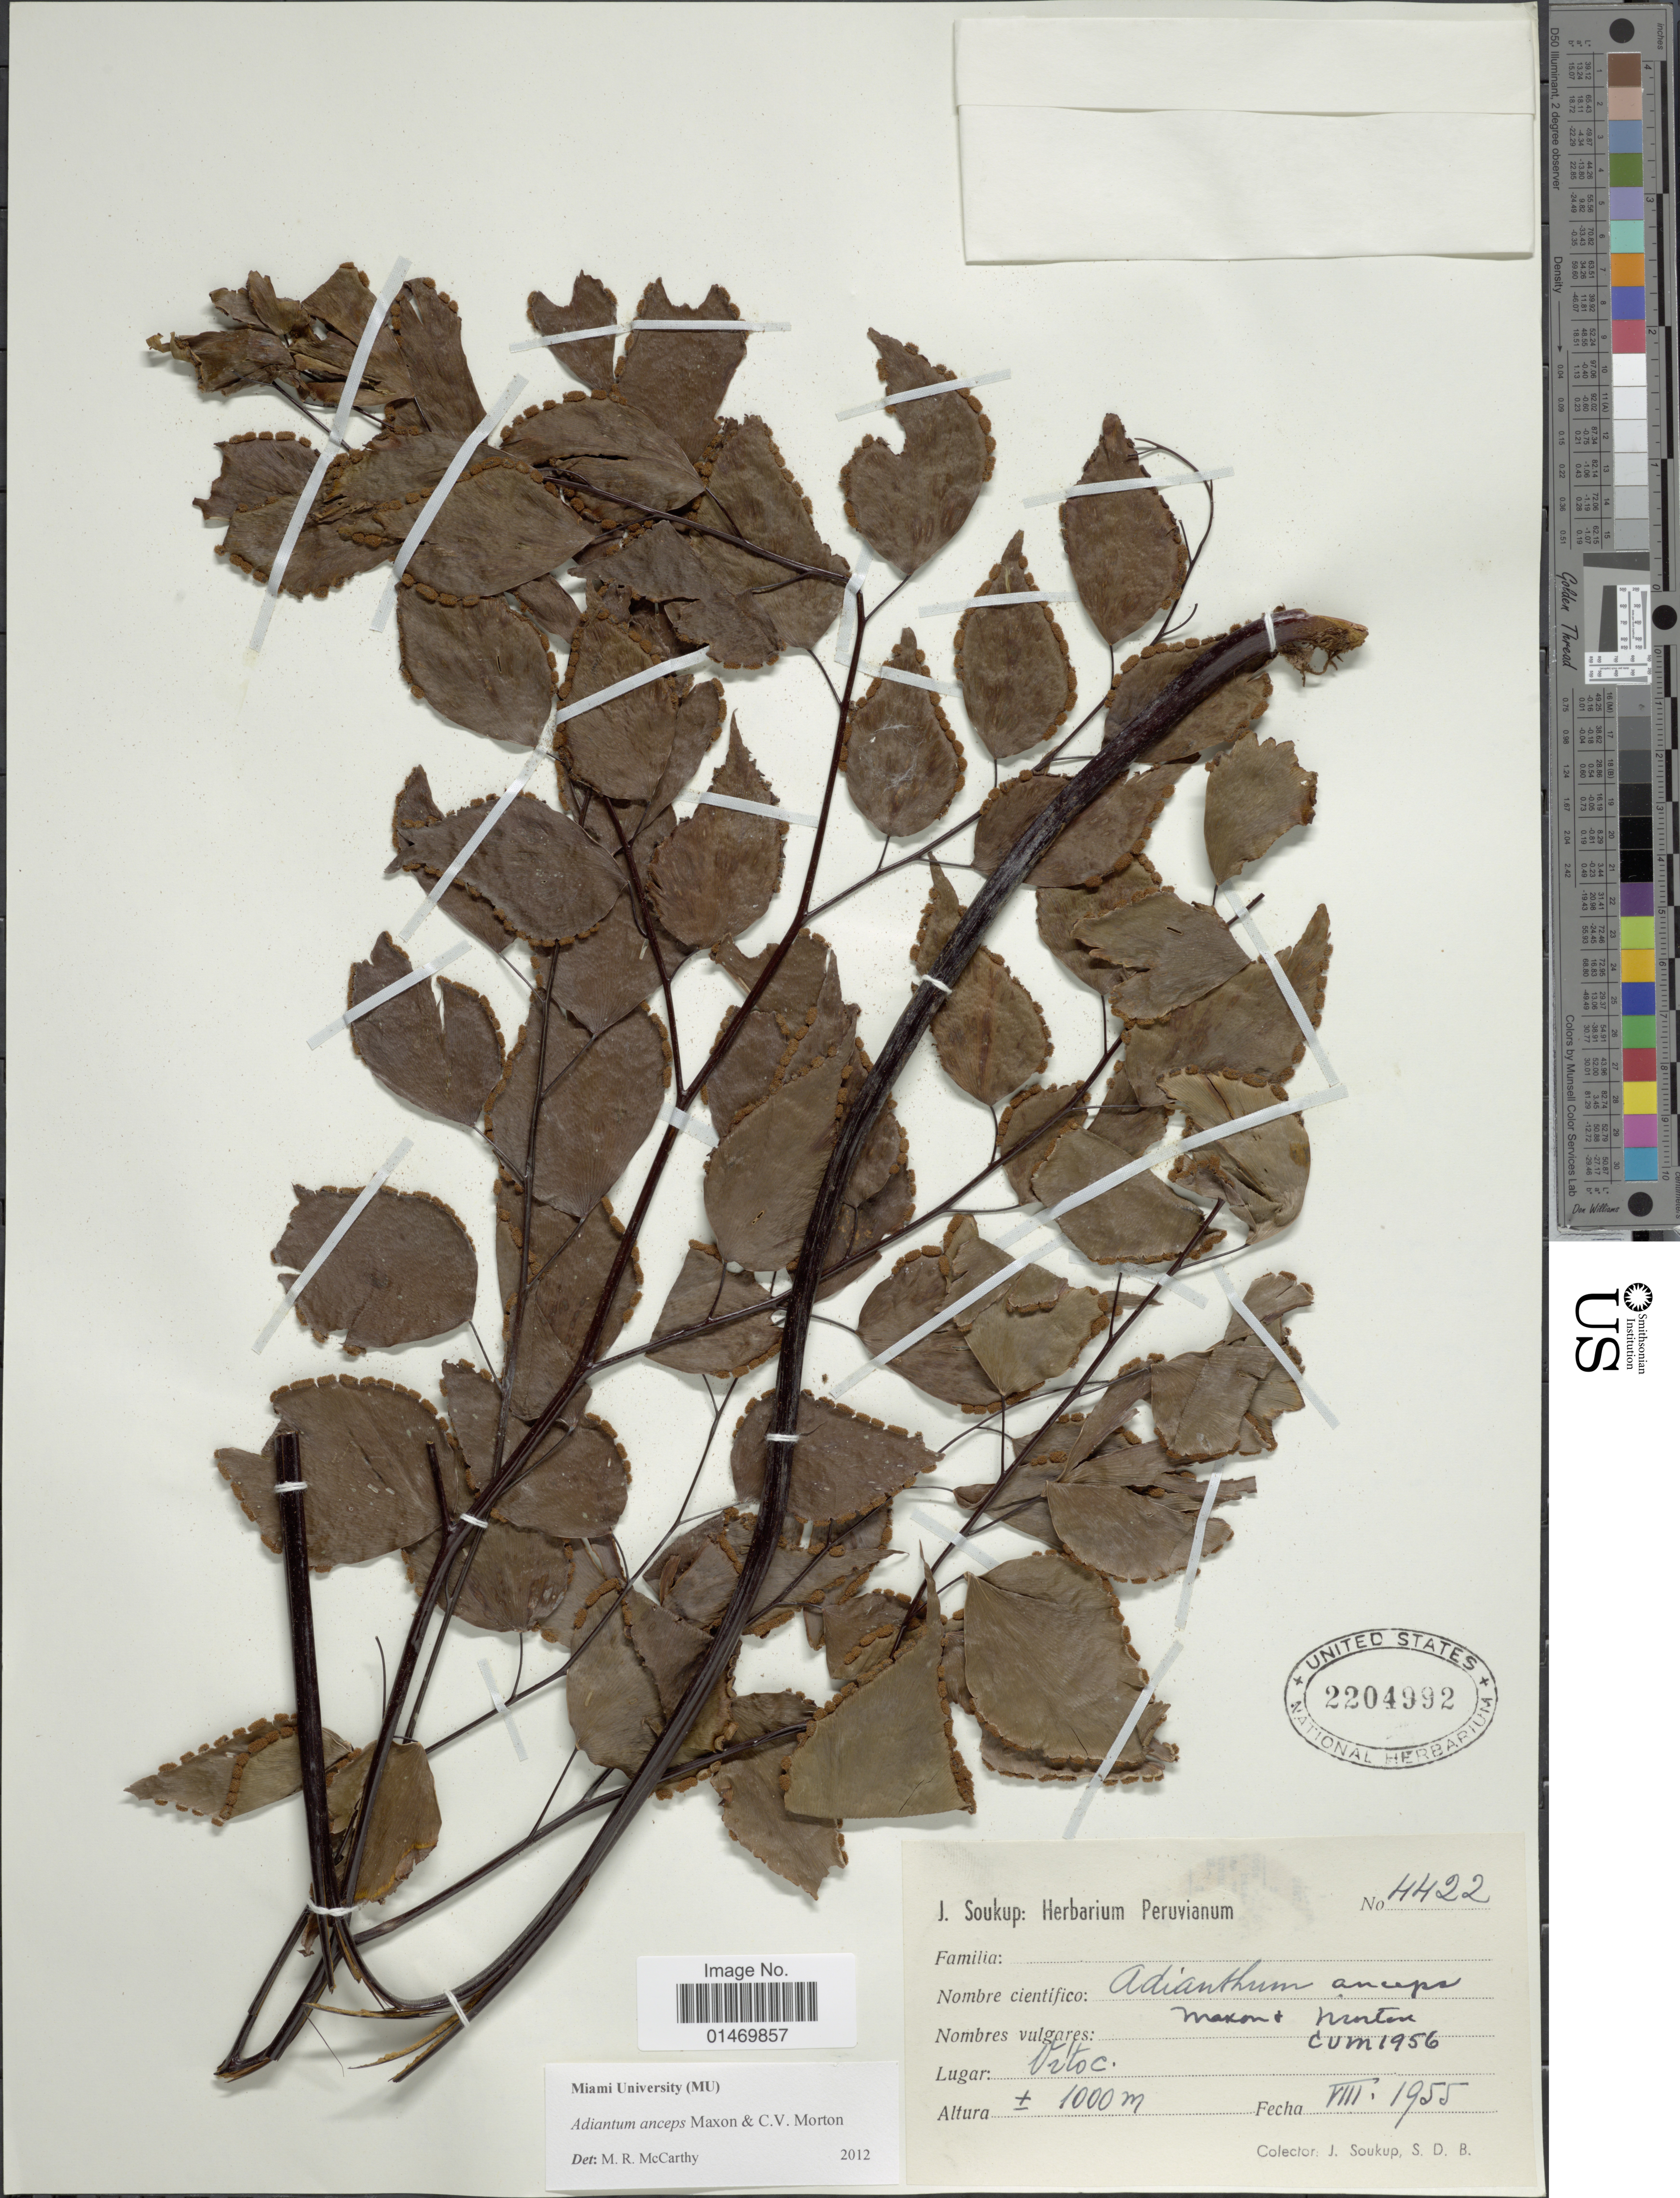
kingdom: Plantae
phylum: Tracheophyta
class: Polypodiopsida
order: Polypodiales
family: Pteridaceae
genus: Adiantum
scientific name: Adiantum anceps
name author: Maxon & C.V. Morton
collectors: J. Soukup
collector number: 4422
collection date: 1955-08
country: Peru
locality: Vitoc.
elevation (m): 1000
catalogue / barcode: US 2204992